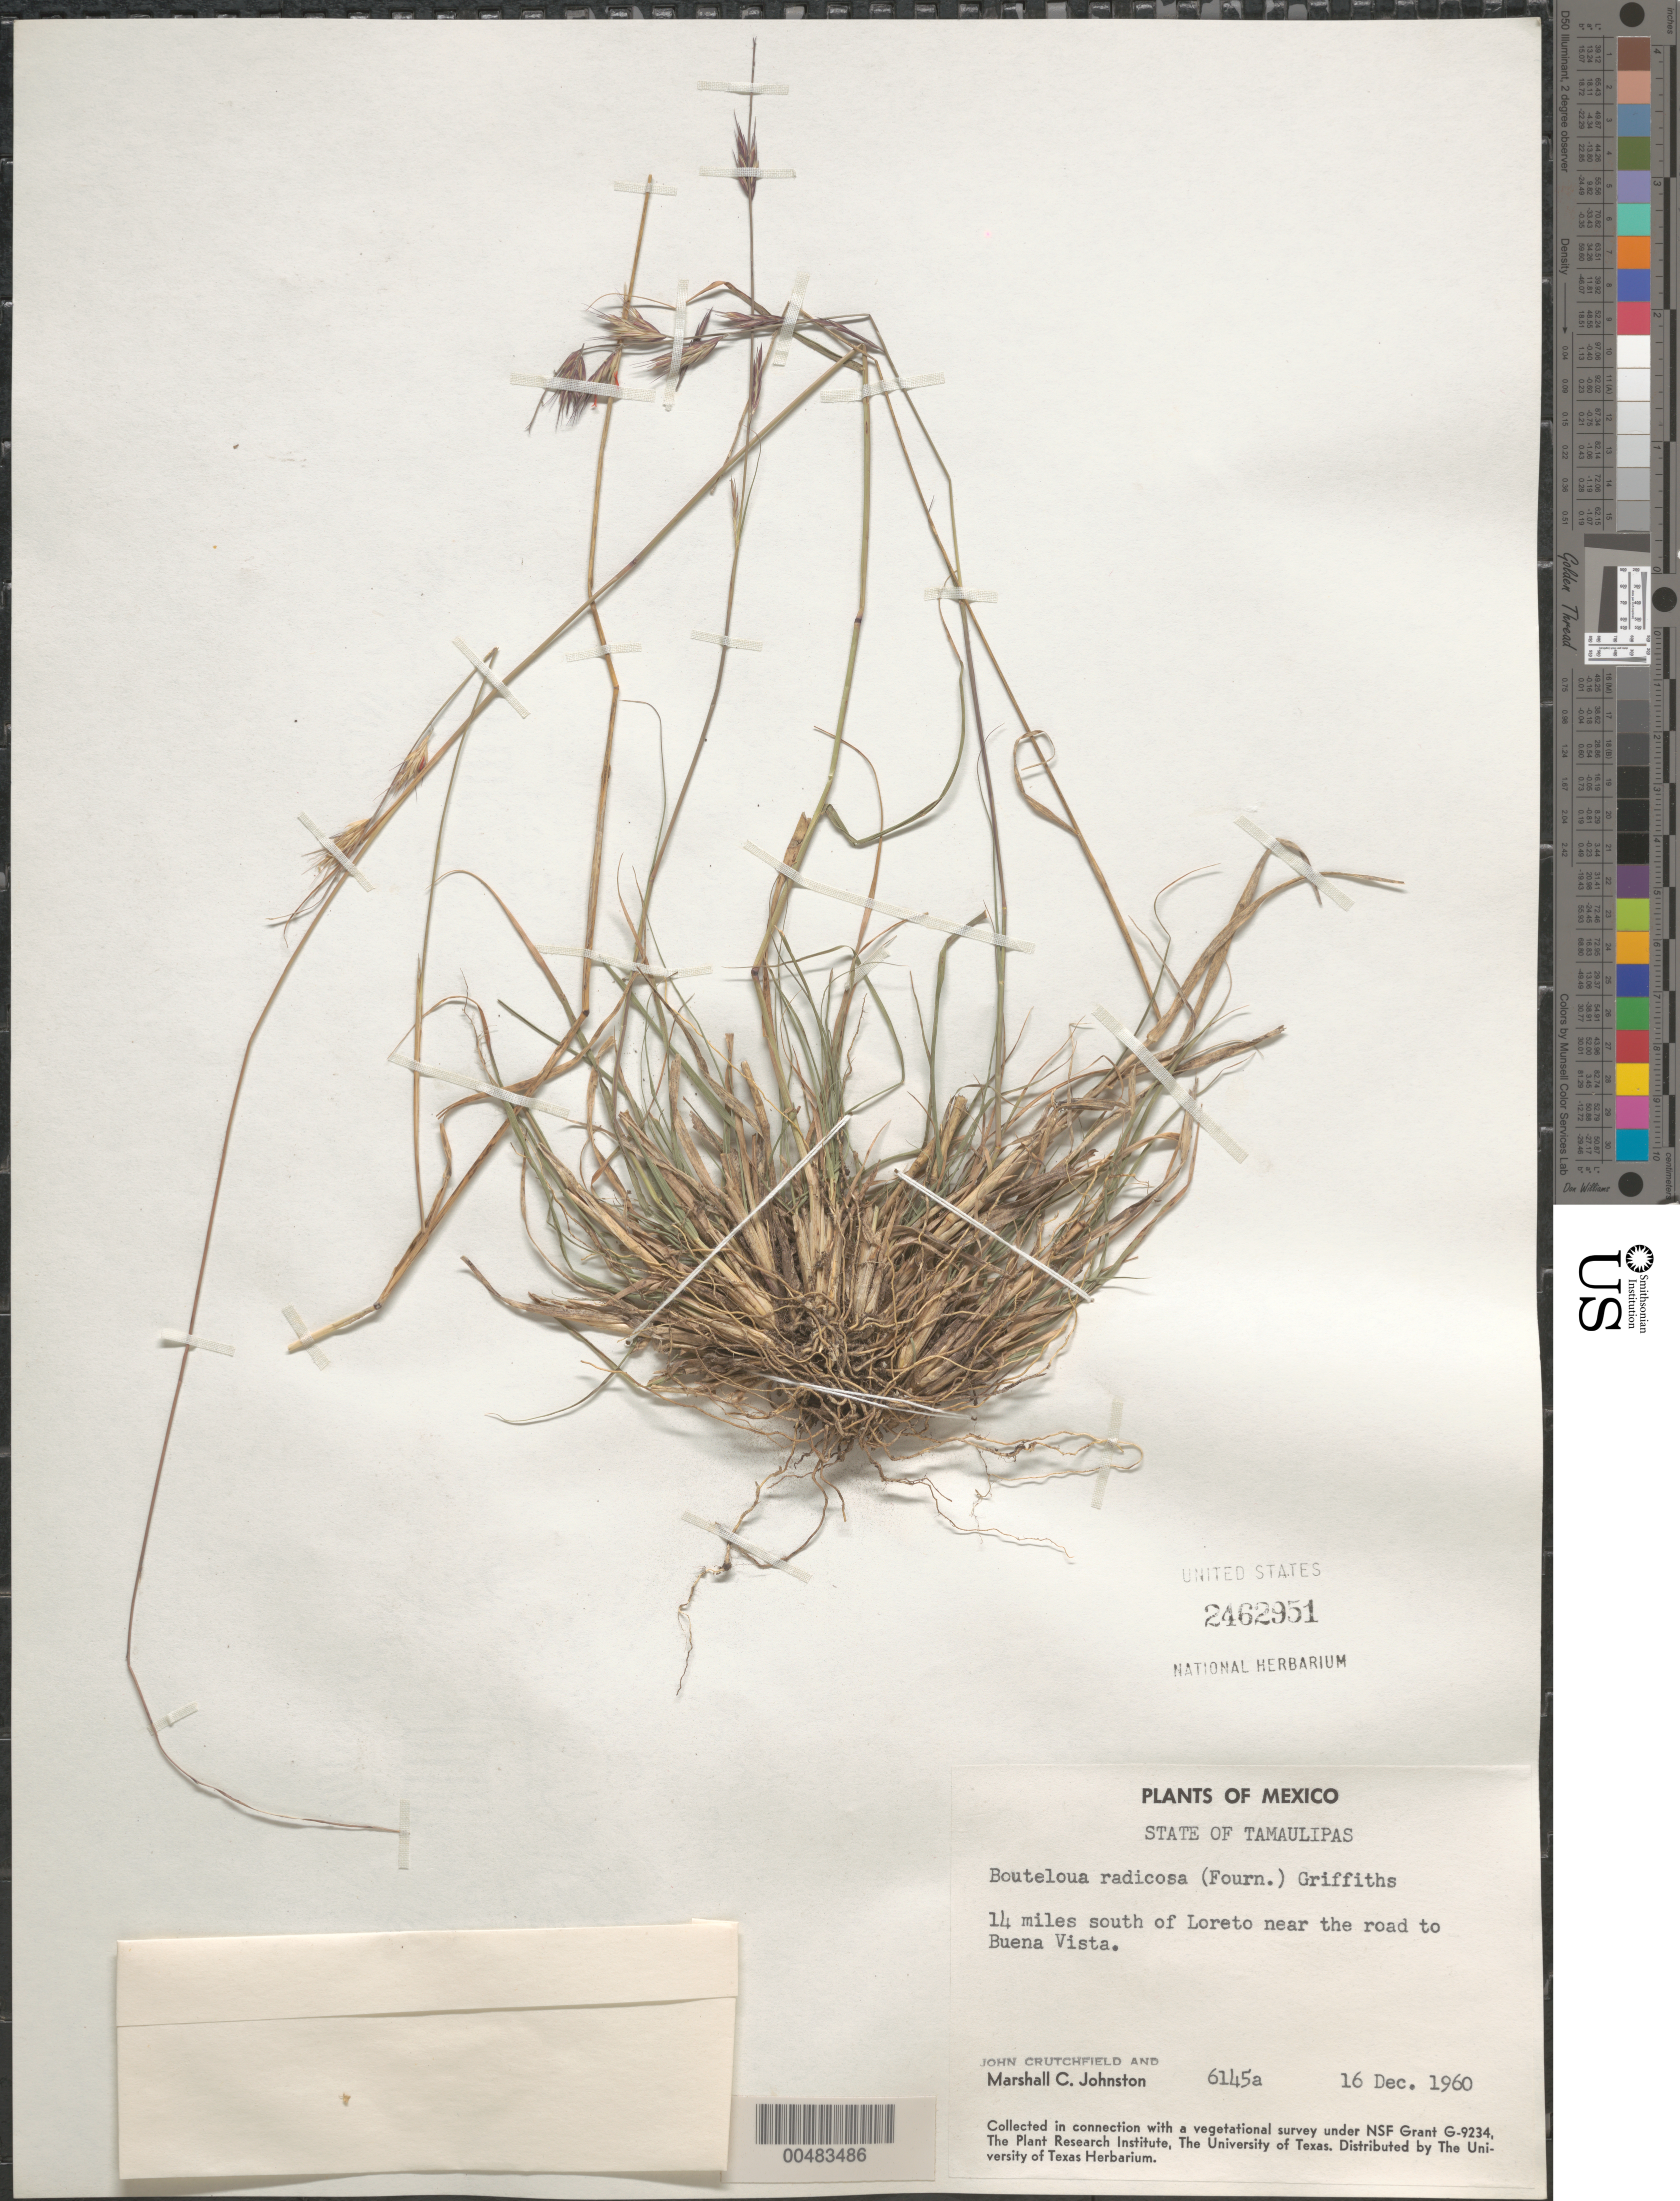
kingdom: Plantae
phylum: Tracheophyta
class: Liliopsida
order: Poales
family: Poaceae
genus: Bouteloua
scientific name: Bouteloua radicosa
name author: (E. Fourn.) Griffiths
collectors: J. Crutchfield & M. Johnston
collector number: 6145a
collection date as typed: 16 Dec 1960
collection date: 1960-12-16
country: Mexico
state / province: Tamaulipas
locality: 14 mi S of Loreto near the road to Buena Vista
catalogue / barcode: US 2462951